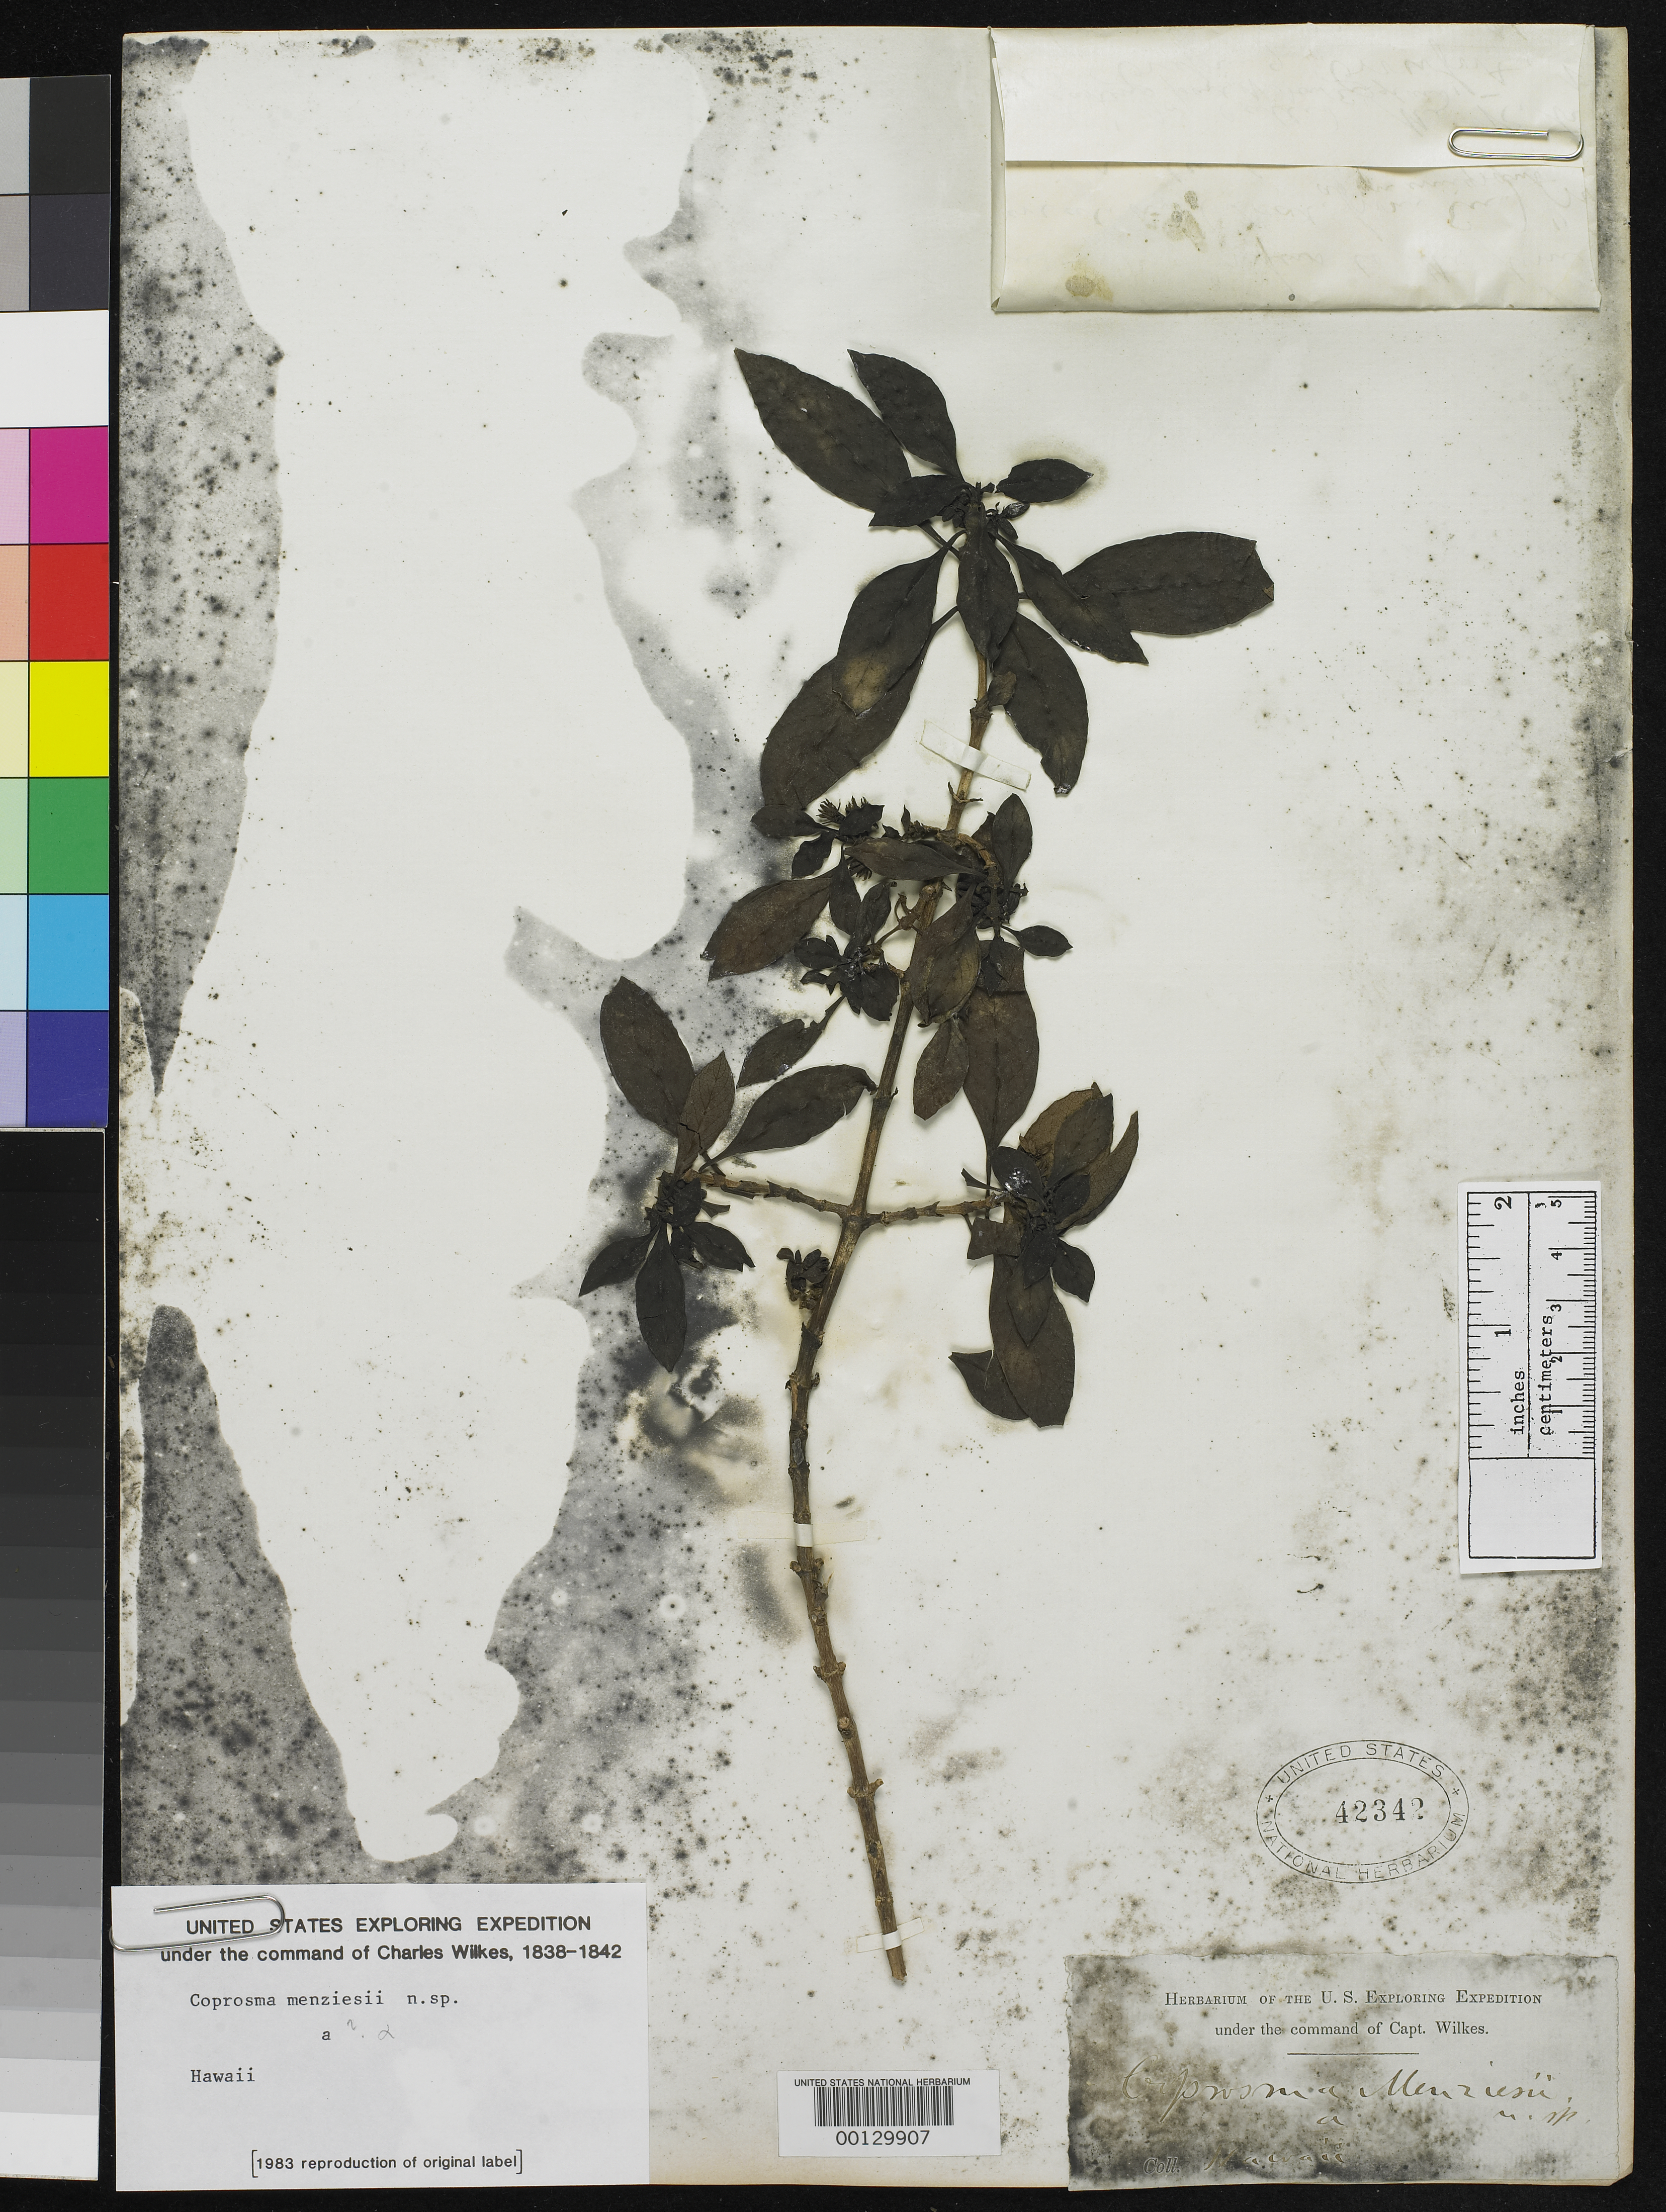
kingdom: Plantae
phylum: Tracheophyta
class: Magnoliopsida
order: Gentianales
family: Rubiaceae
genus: Coprosma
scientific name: Coprosma menziesii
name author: A. Gray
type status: Type Collection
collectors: Wilkes Explor. Exped.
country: United States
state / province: Hawaii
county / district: Honolulu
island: Oahu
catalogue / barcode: US 42342